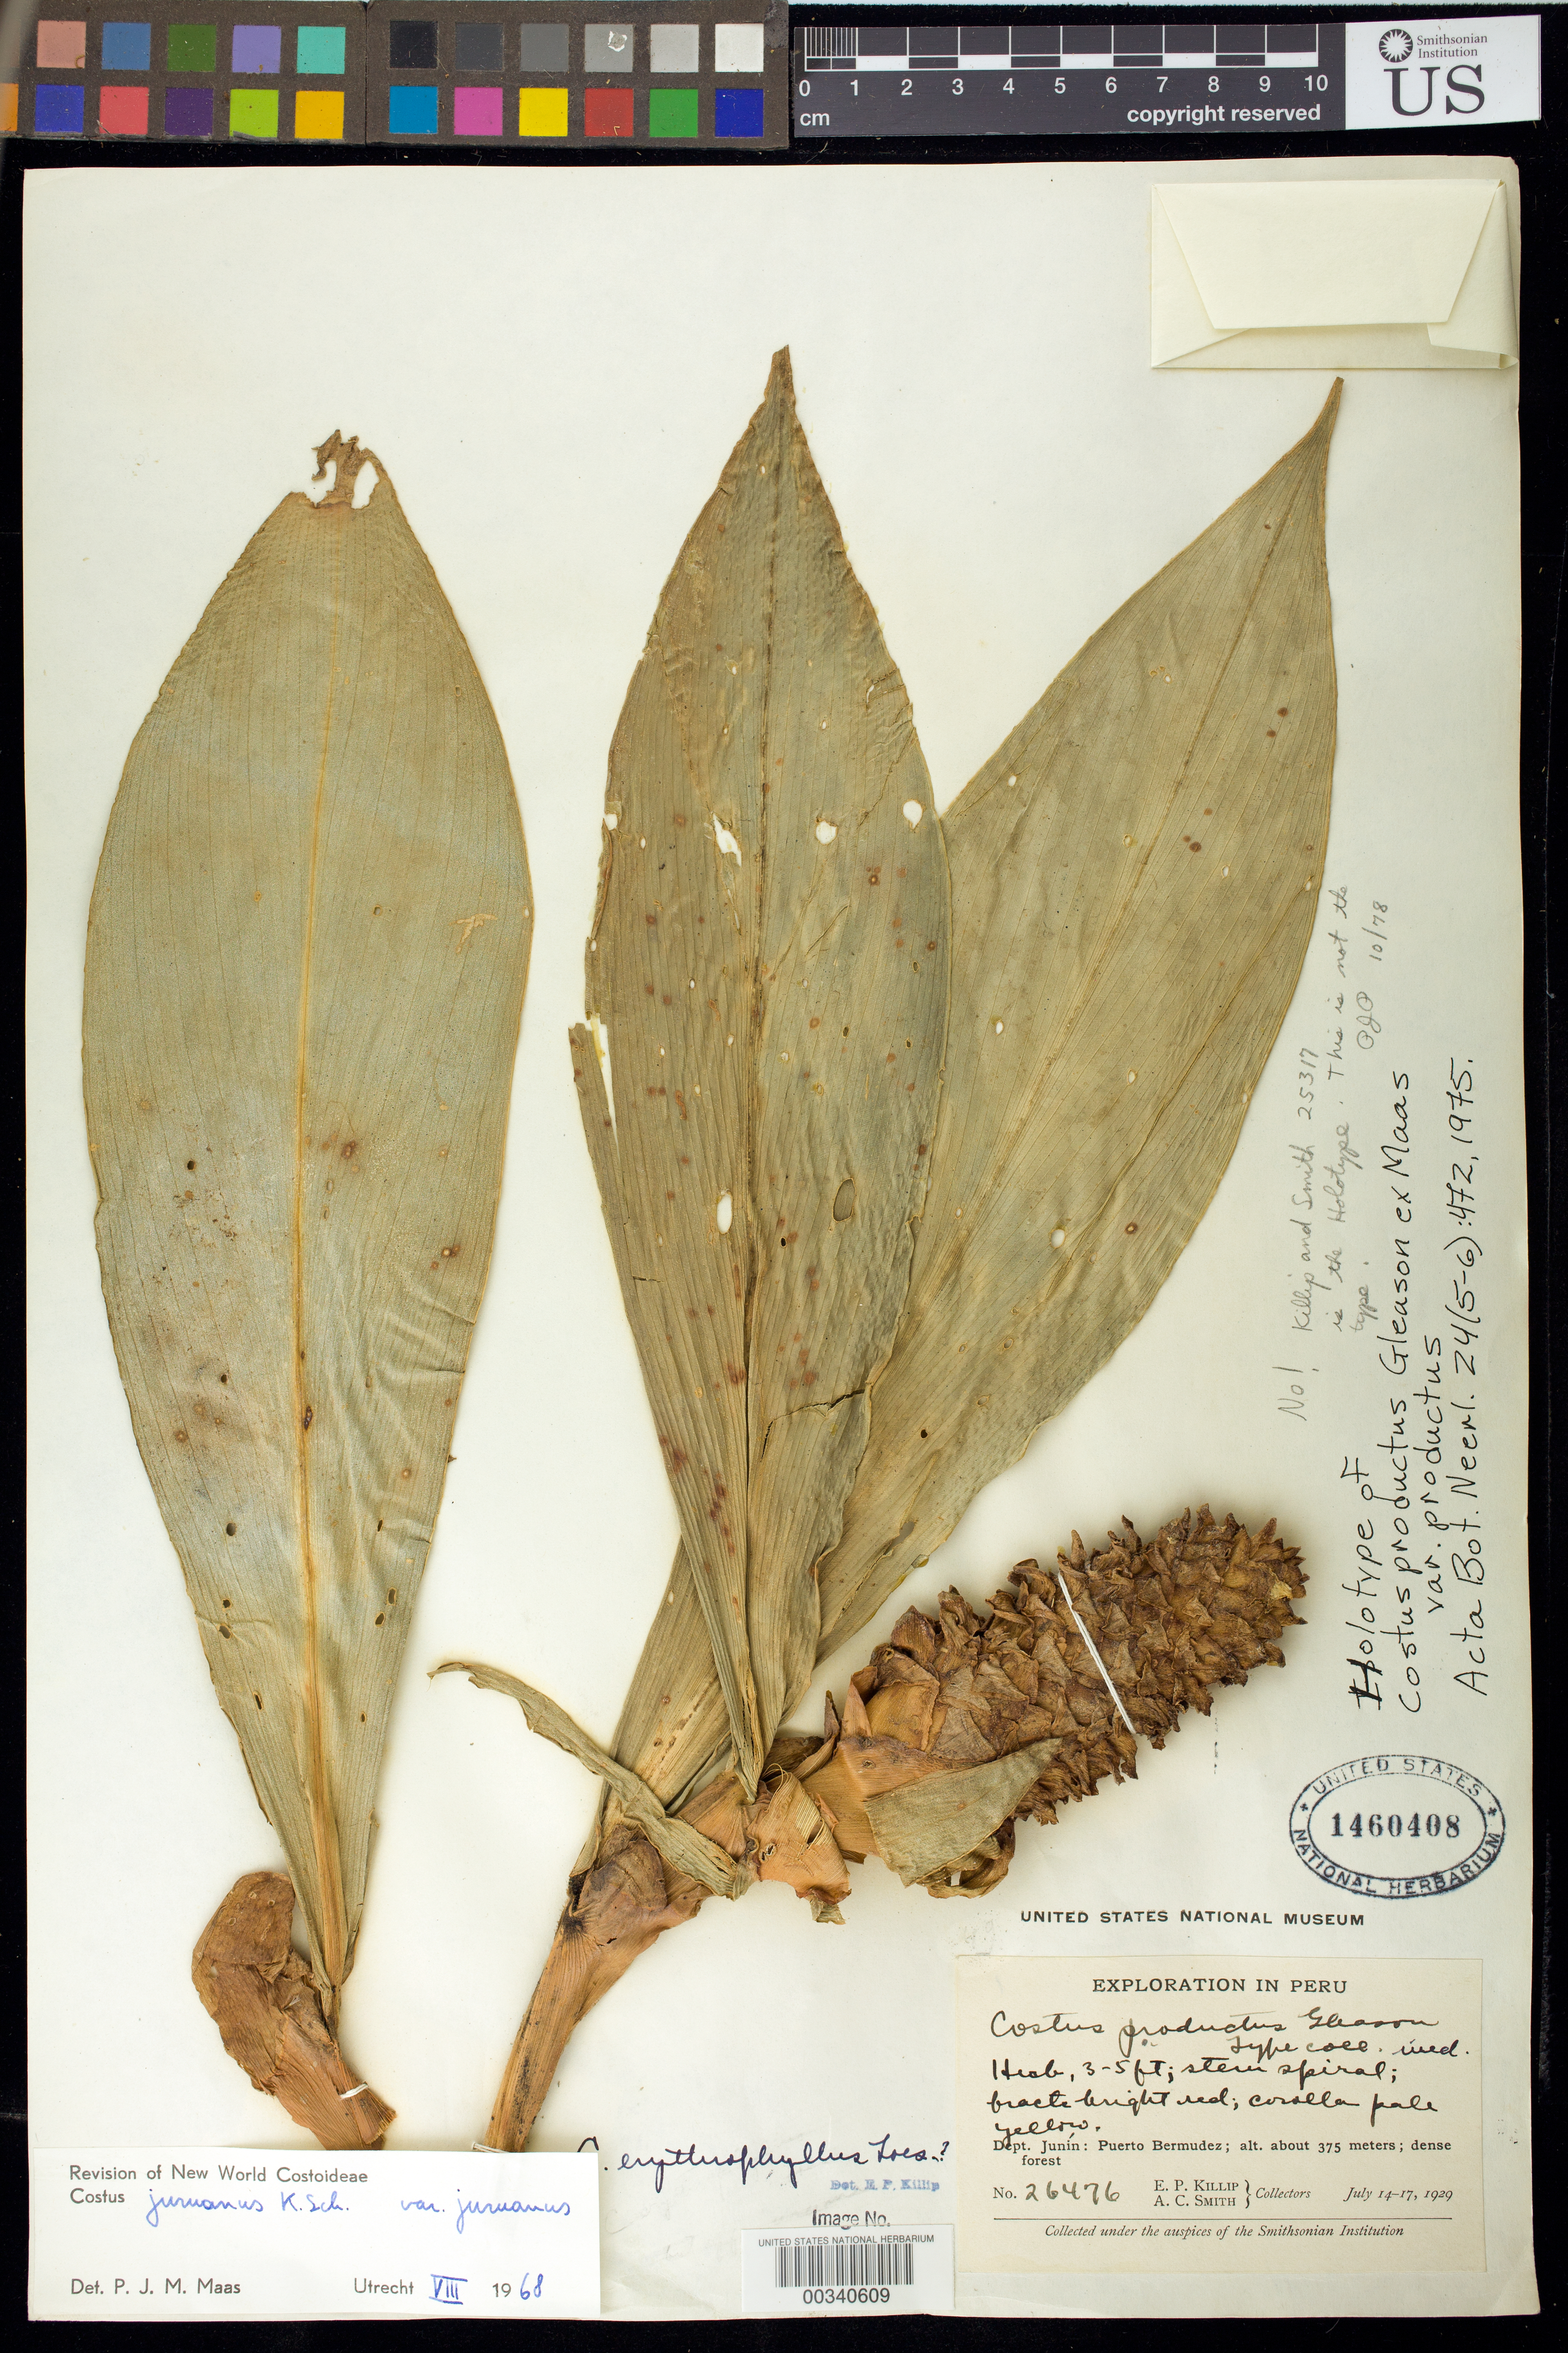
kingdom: Plantae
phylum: Tracheophyta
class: Liliopsida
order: Zingiberales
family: Costaceae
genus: Costus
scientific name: Costus juruanus var. juruanus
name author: K. Schum.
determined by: Maas, Paul J. M.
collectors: E. P. Killip & A. C. Smith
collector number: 26476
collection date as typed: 14 Jul 1929 to 17 Jul 1929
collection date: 1929-07-14/1929-07-17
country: Peru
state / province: Junín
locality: Puerto Bermudez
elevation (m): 375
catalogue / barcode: US 1460408